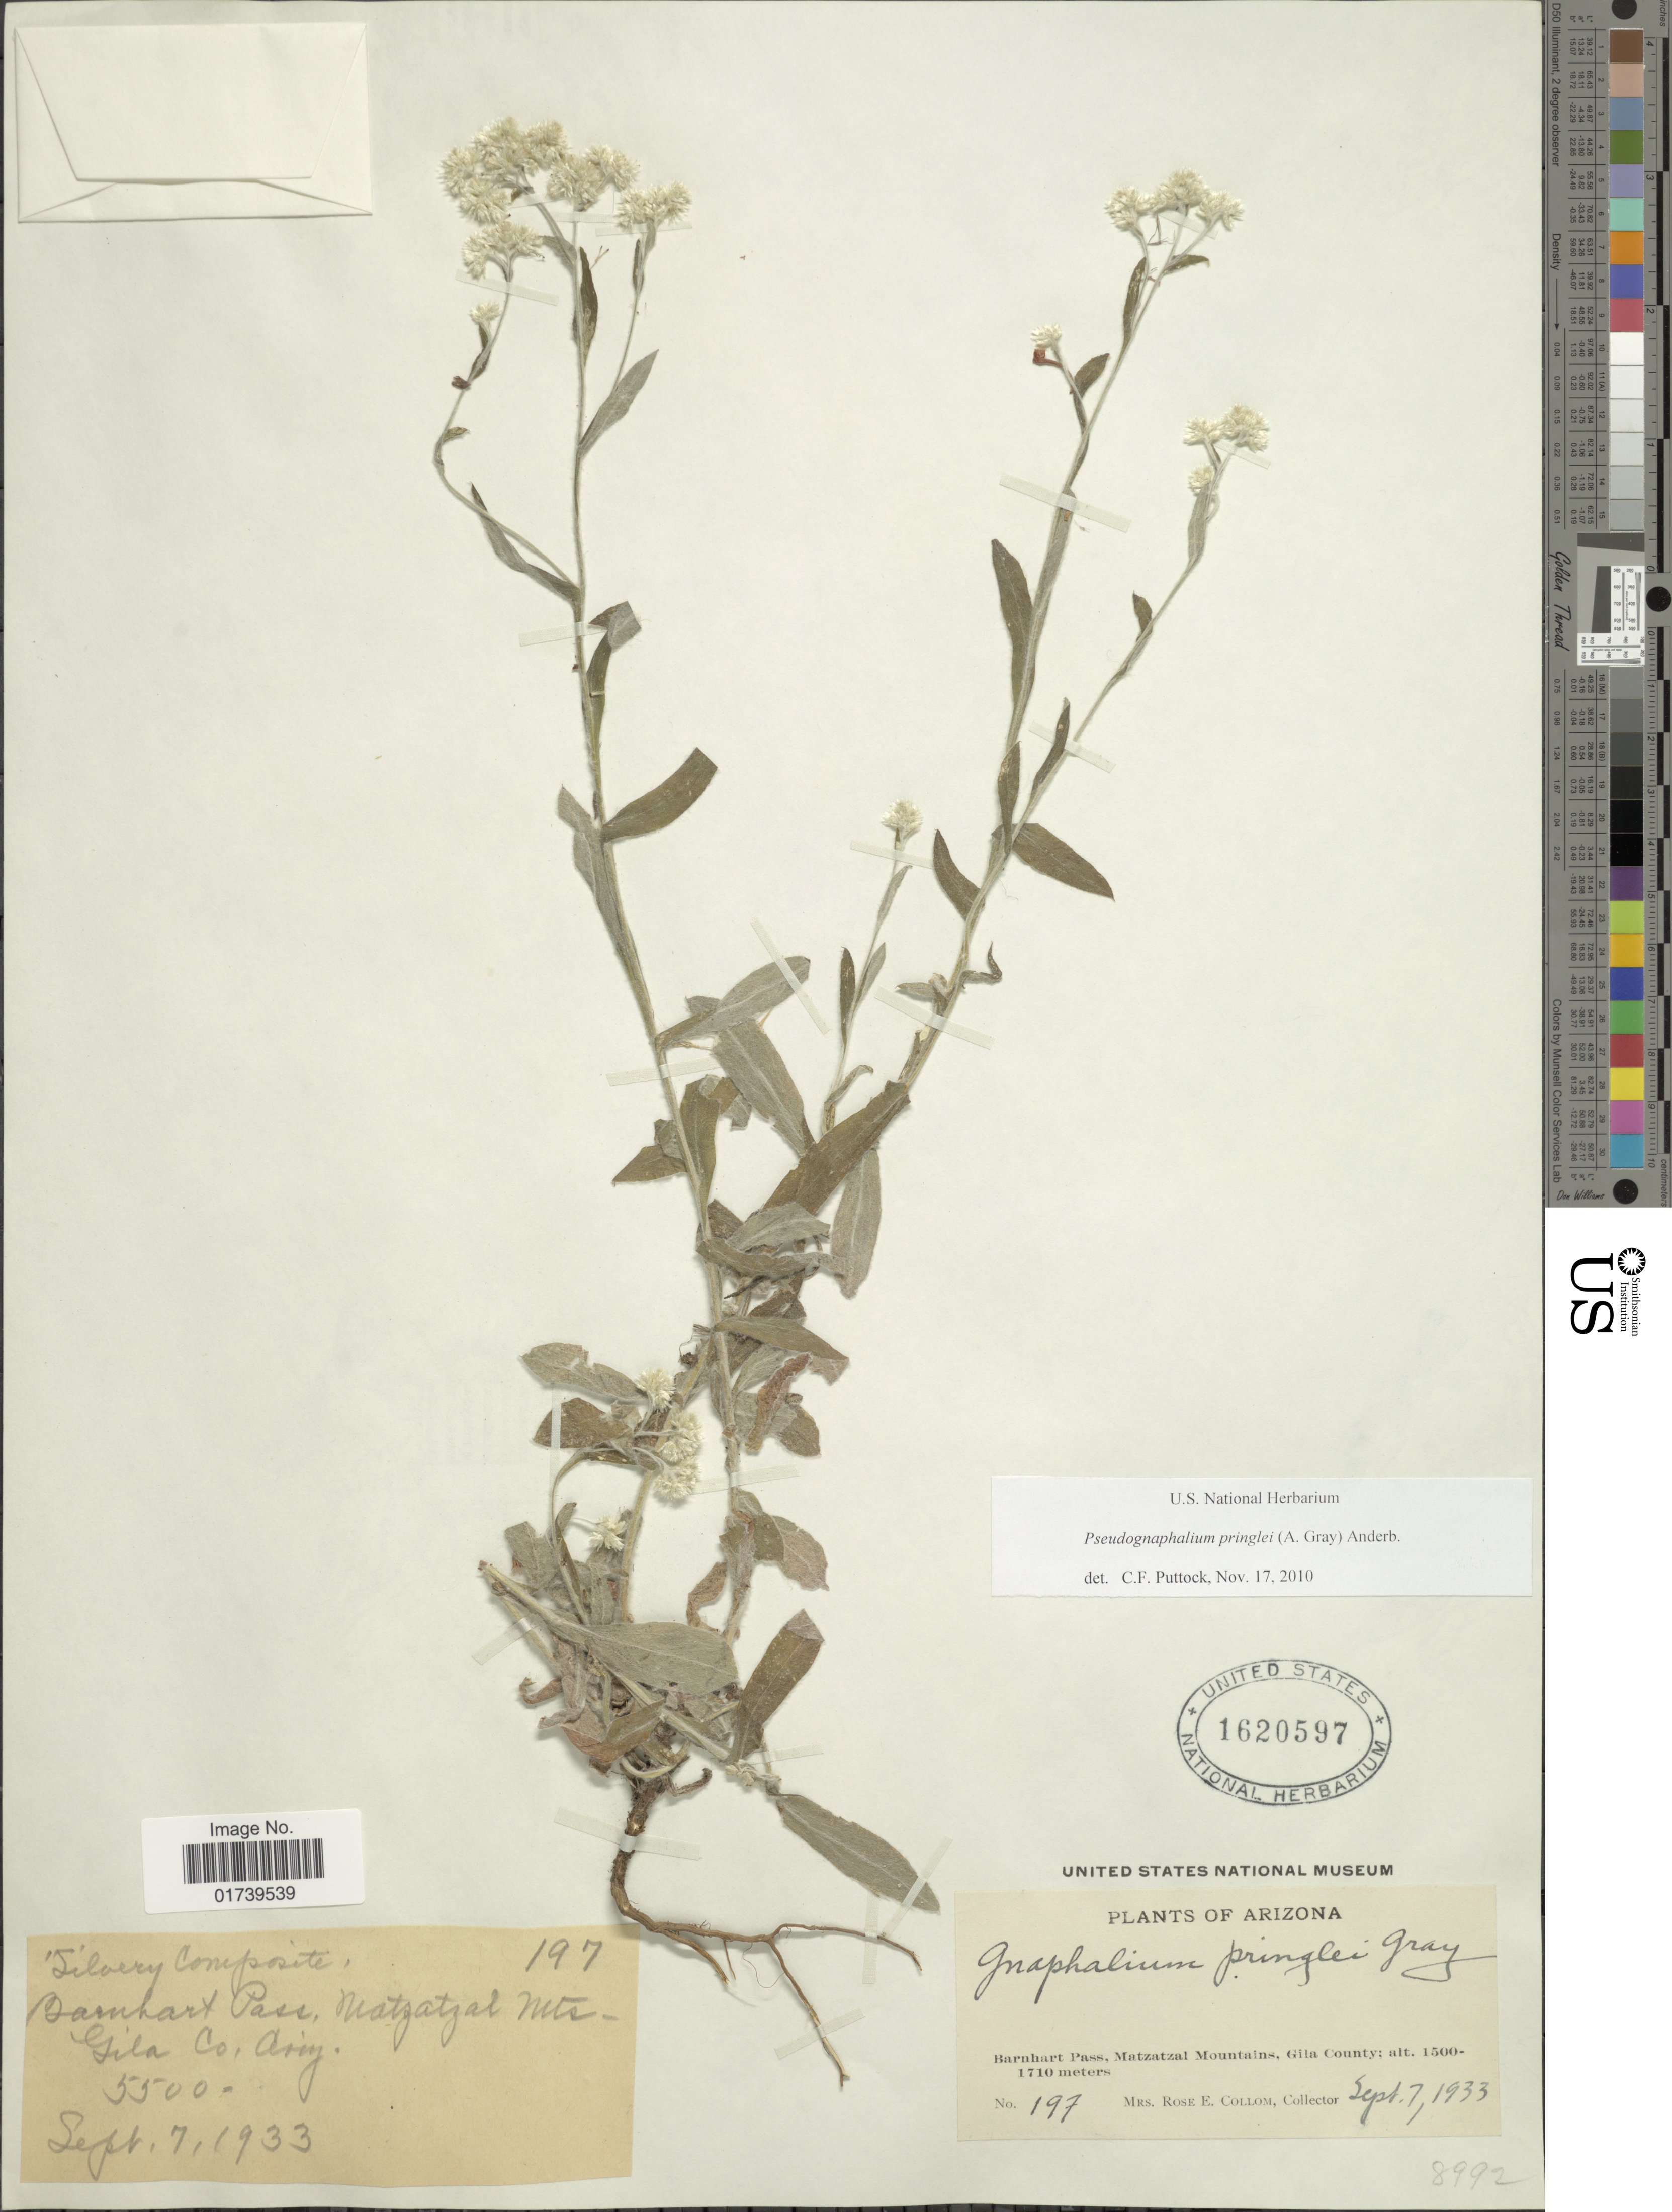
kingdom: Plantae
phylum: Tracheophyta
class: Magnoliopsida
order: Asterales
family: Asteraceae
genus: Pseudognaphalium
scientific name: Pseudognaphalium pringlei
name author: (A. Gray) Anderb.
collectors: R. E. Collom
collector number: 197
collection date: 1933-09-07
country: United States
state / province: Arizona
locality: Barnhart Pass, Matzatzal Mountains, Gilla County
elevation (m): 1500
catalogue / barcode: US 1620597